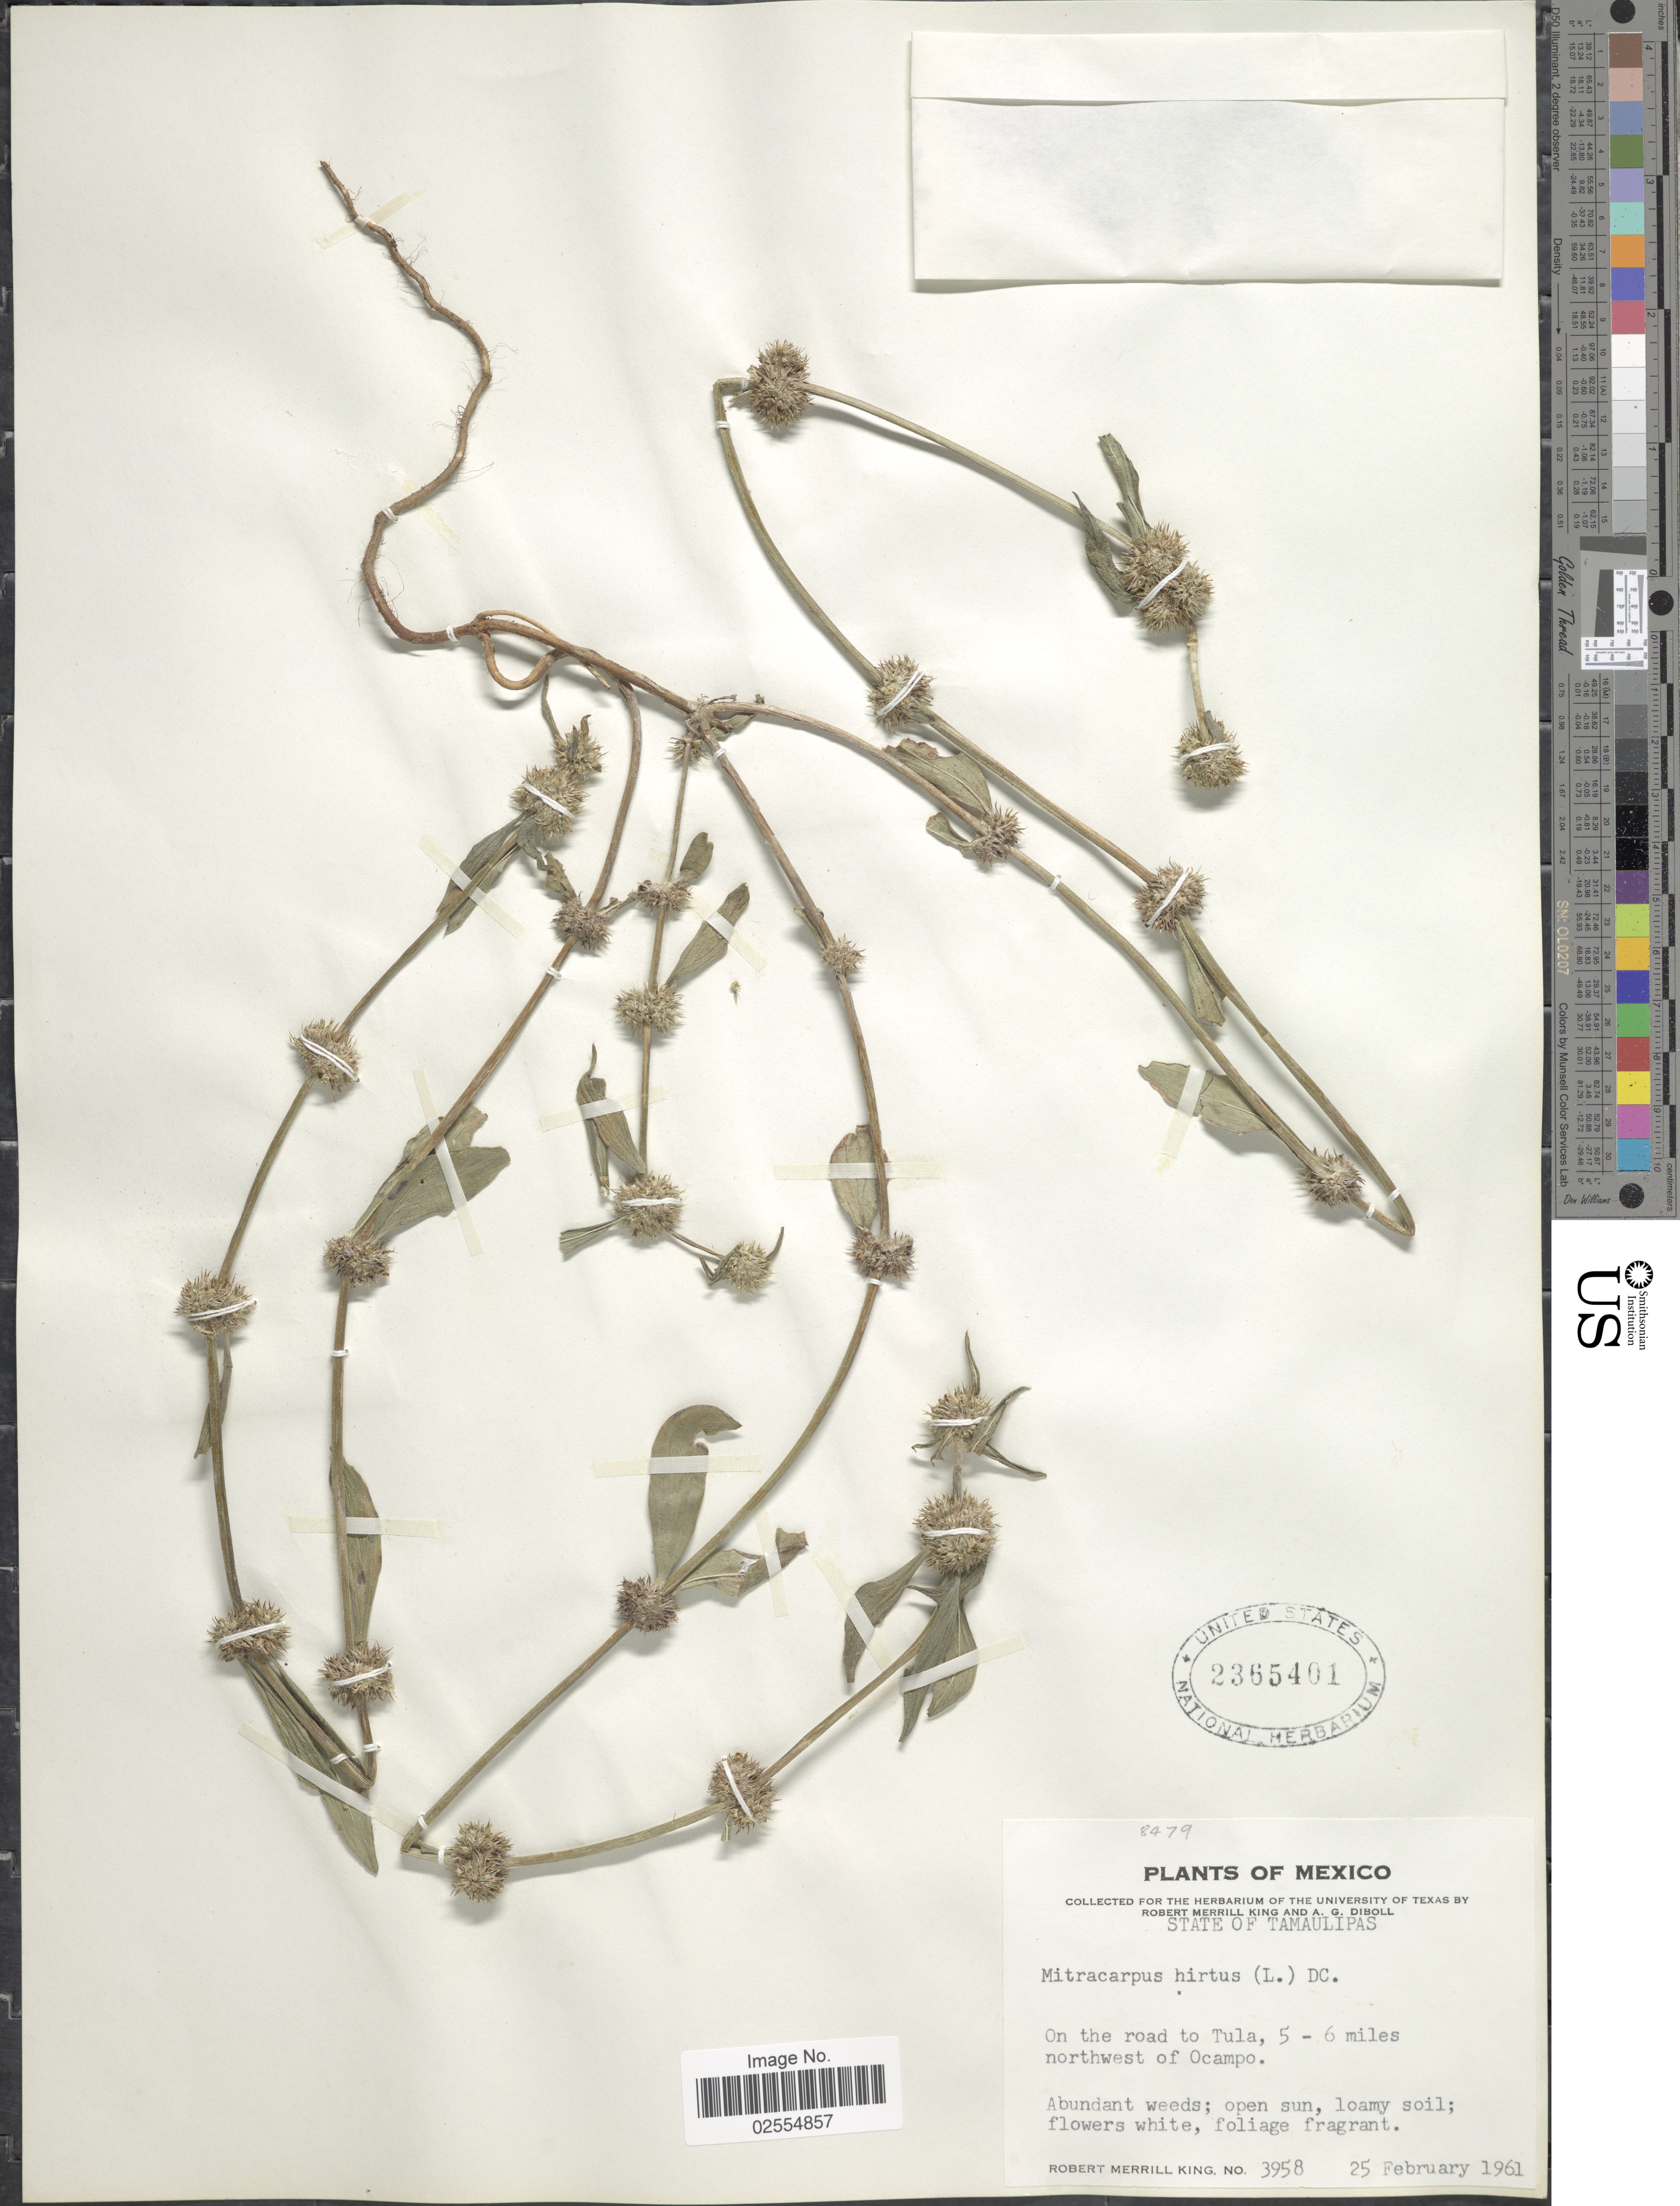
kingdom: Plantae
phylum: Tracheophyta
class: Magnoliopsida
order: Gentianales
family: Rubiaceae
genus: Mitracarpus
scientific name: Mitracarpus hirtus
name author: (L.) DC.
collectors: R. M. King & A. Diboll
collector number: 3958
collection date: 1961-02-25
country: Mexico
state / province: Tamaulipas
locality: On the road to Tula, 5 - 6 miles northwest of Ocampo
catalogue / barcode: US 2365401